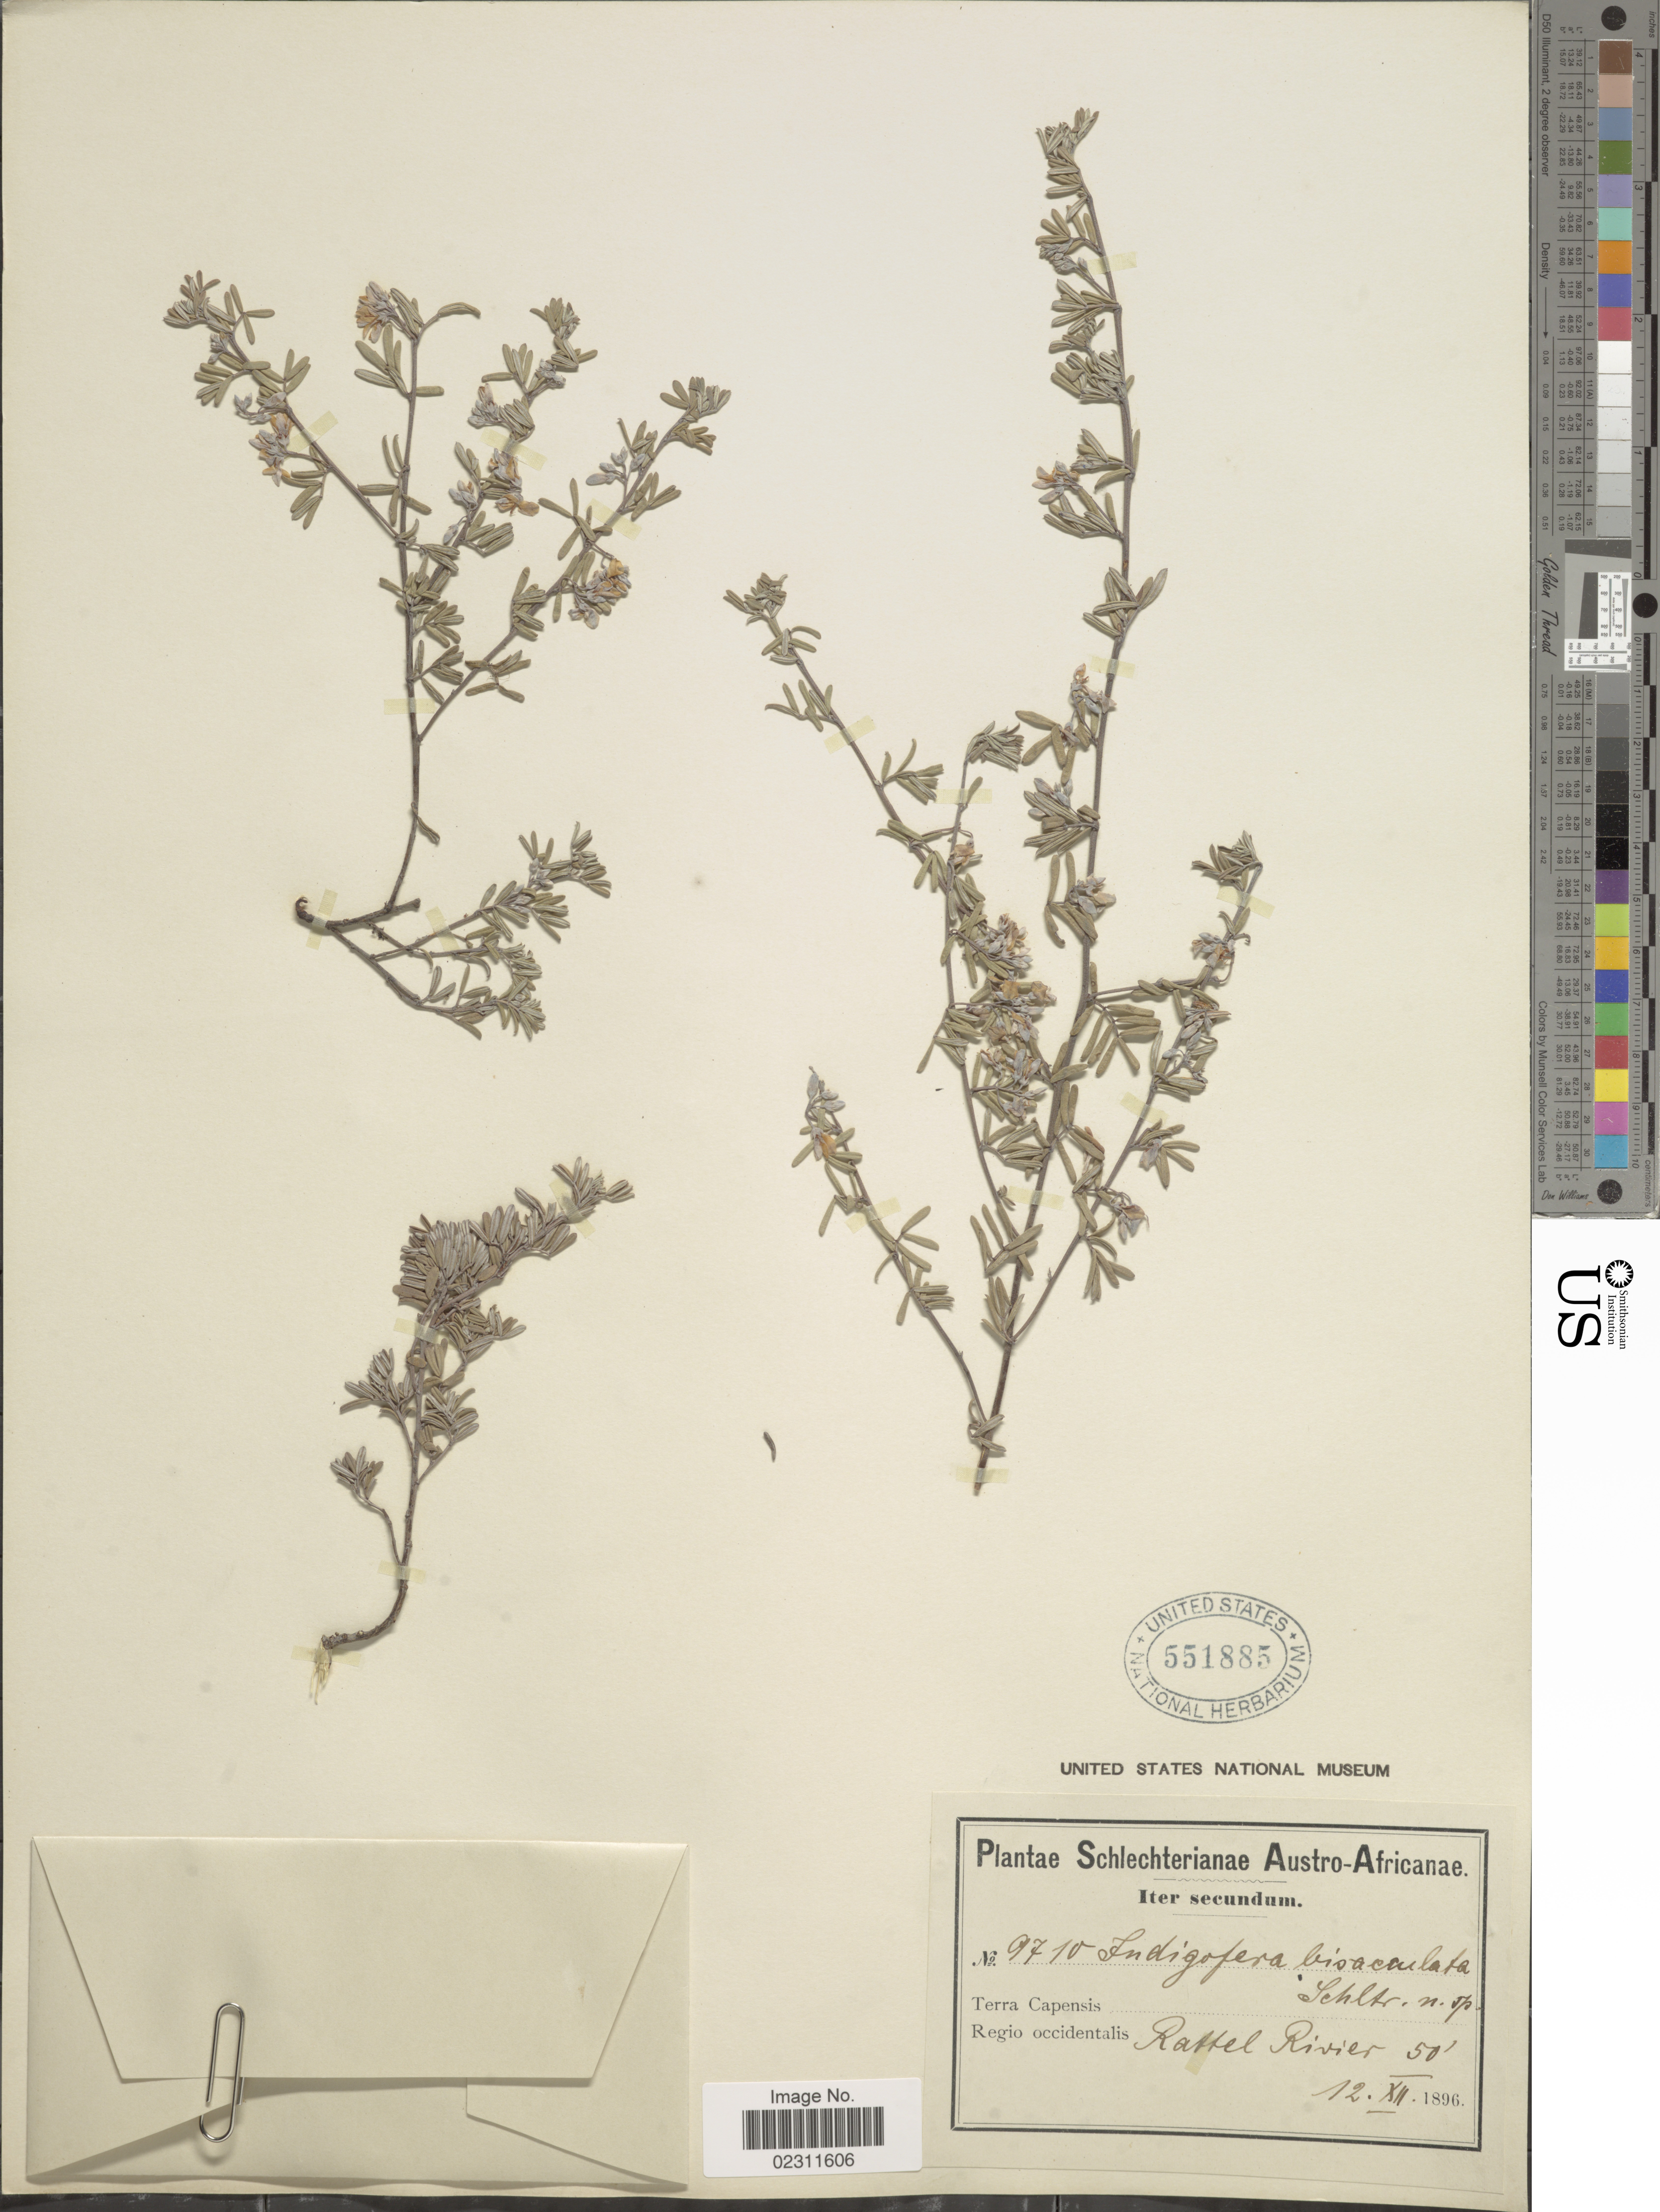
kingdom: Plantae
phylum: Tracheophyta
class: Magnoliopsida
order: Fabales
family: Fabaceae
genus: Indigofera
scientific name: Indigofera bisaculeata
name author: Schltr.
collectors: Schlechter, --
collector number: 9710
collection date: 1896-12-12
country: South Africa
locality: Austro-Africanae, Rattel Rivier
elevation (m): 15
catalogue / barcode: US 551885